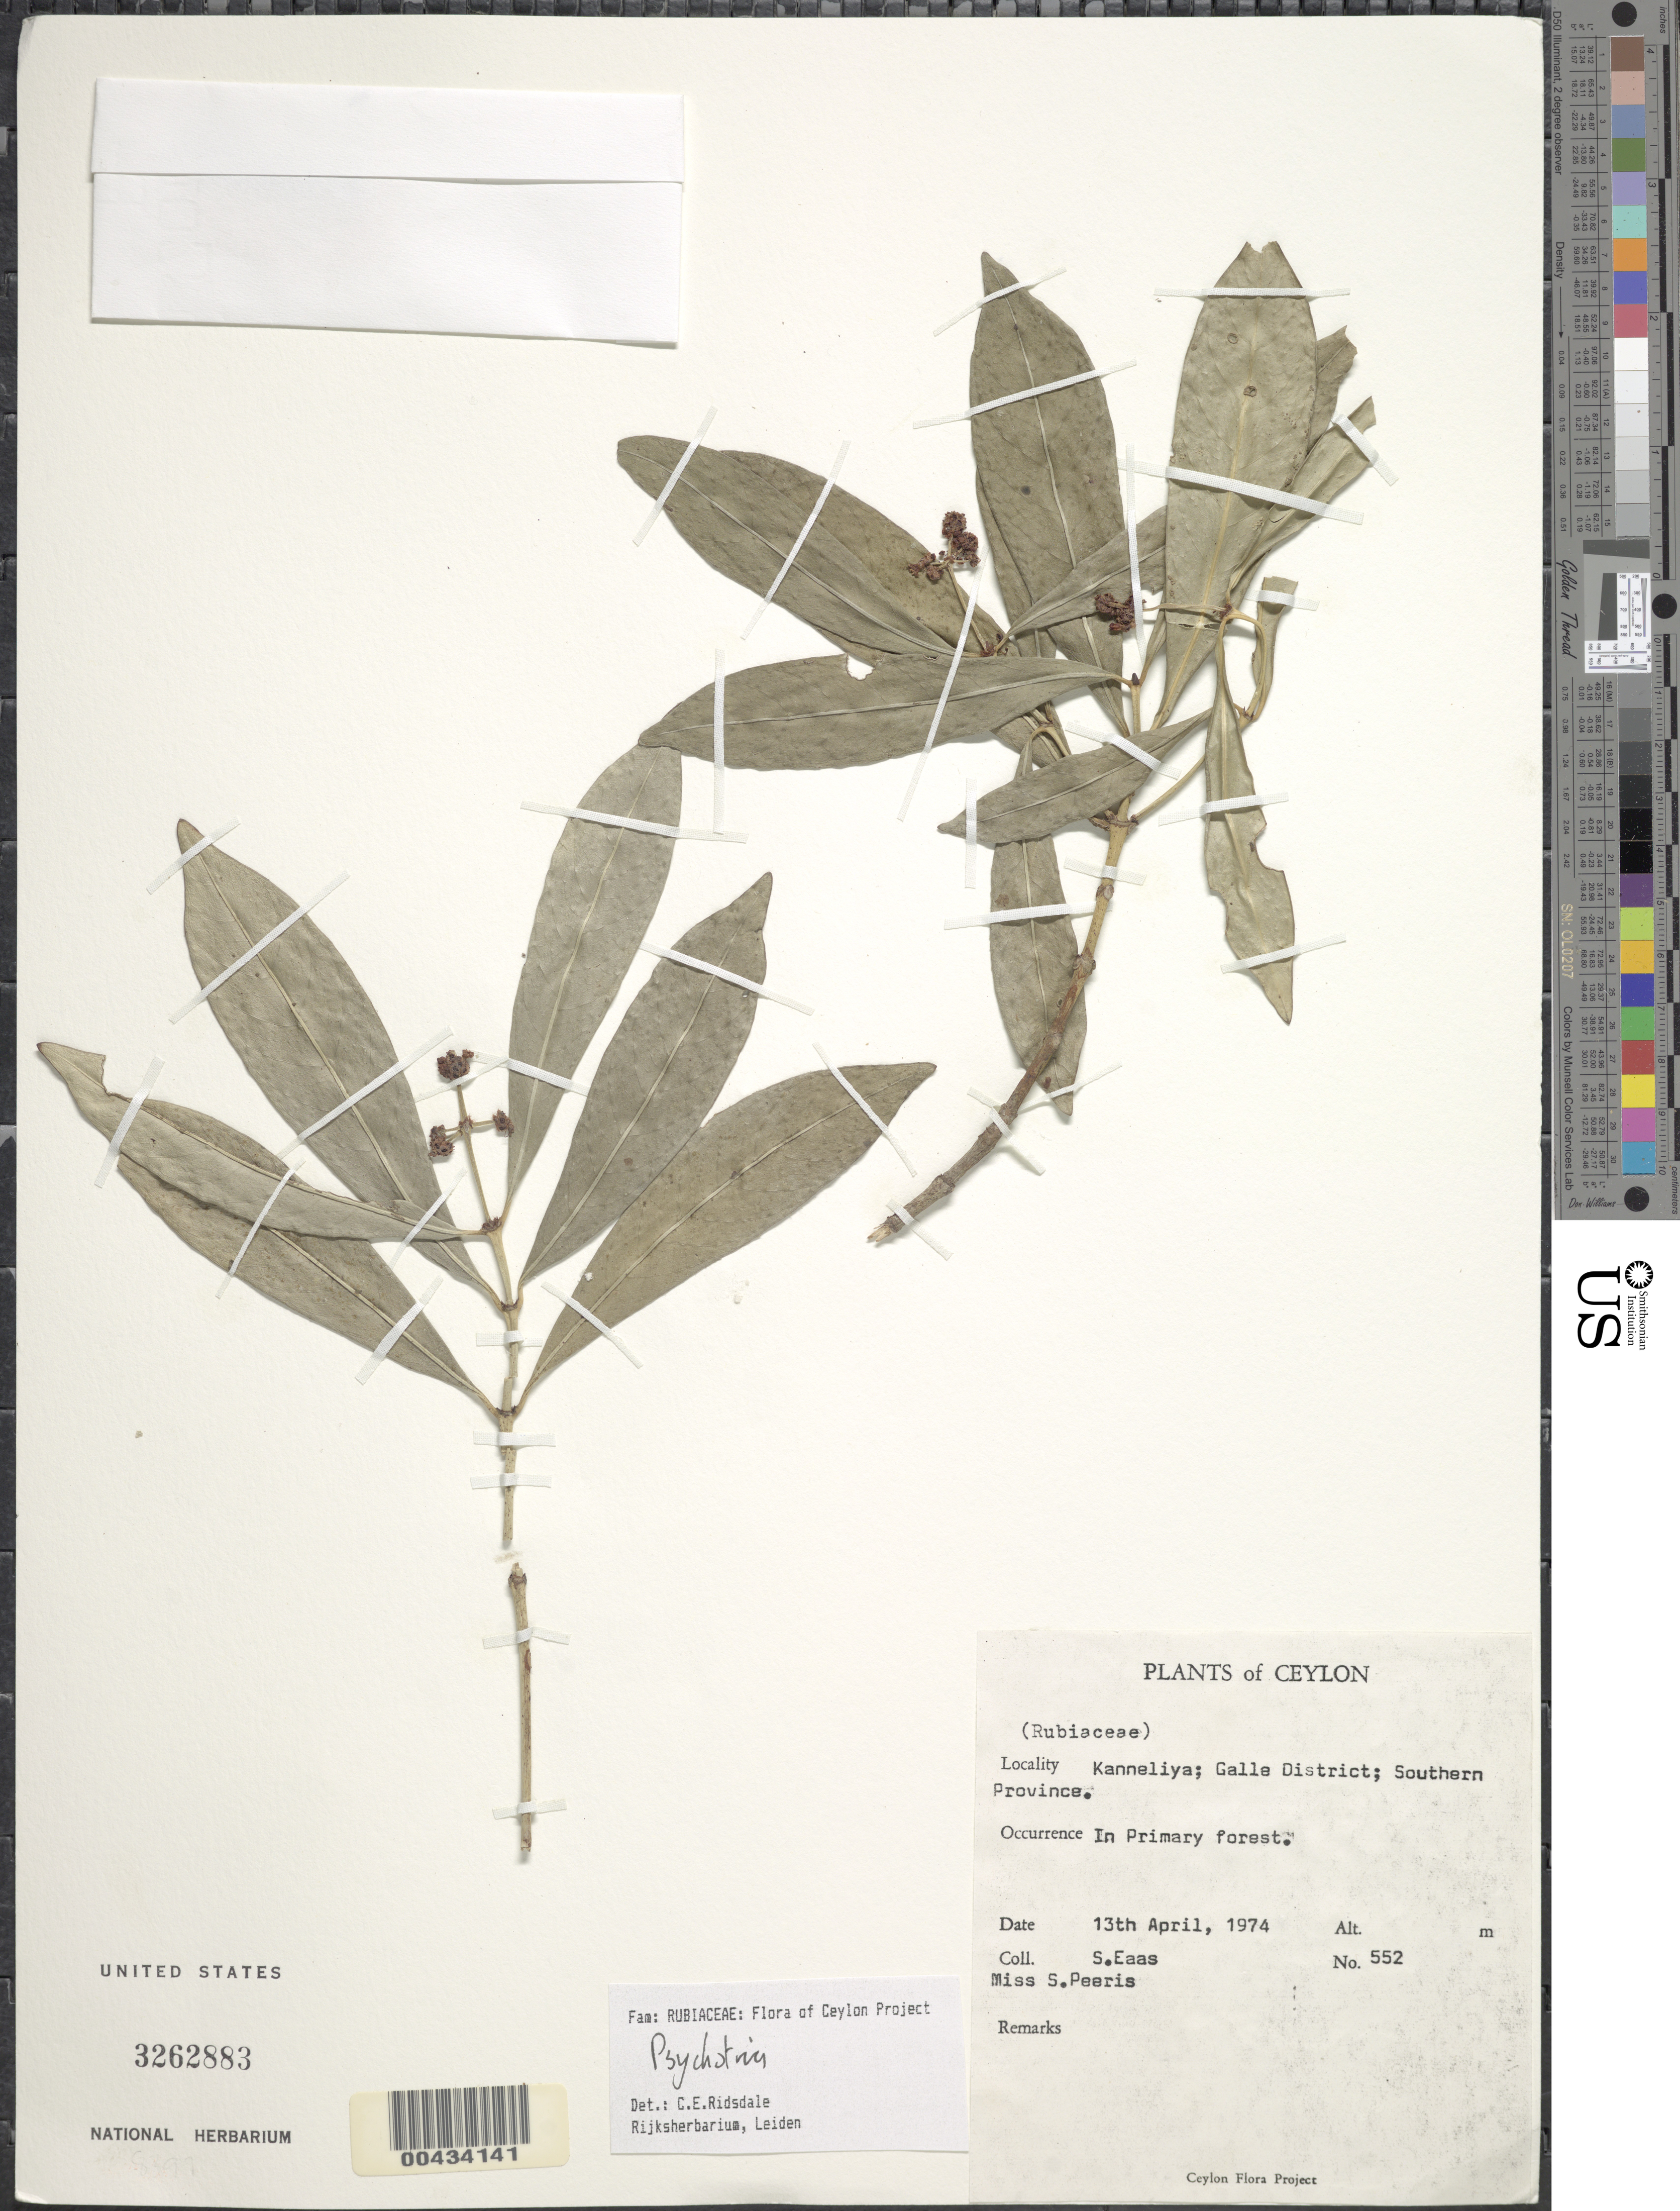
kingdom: Plantae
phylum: Tracheophyta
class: Magnoliopsida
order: Gentianales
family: Rubiaceae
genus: Psychotria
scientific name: Psychotria sp.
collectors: S. Waas & S. Peeris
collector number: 552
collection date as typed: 13 Apr 1974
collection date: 1974-04-13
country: Sri Lanka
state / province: Southern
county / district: Galle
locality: Kanneliya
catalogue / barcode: US 3262883